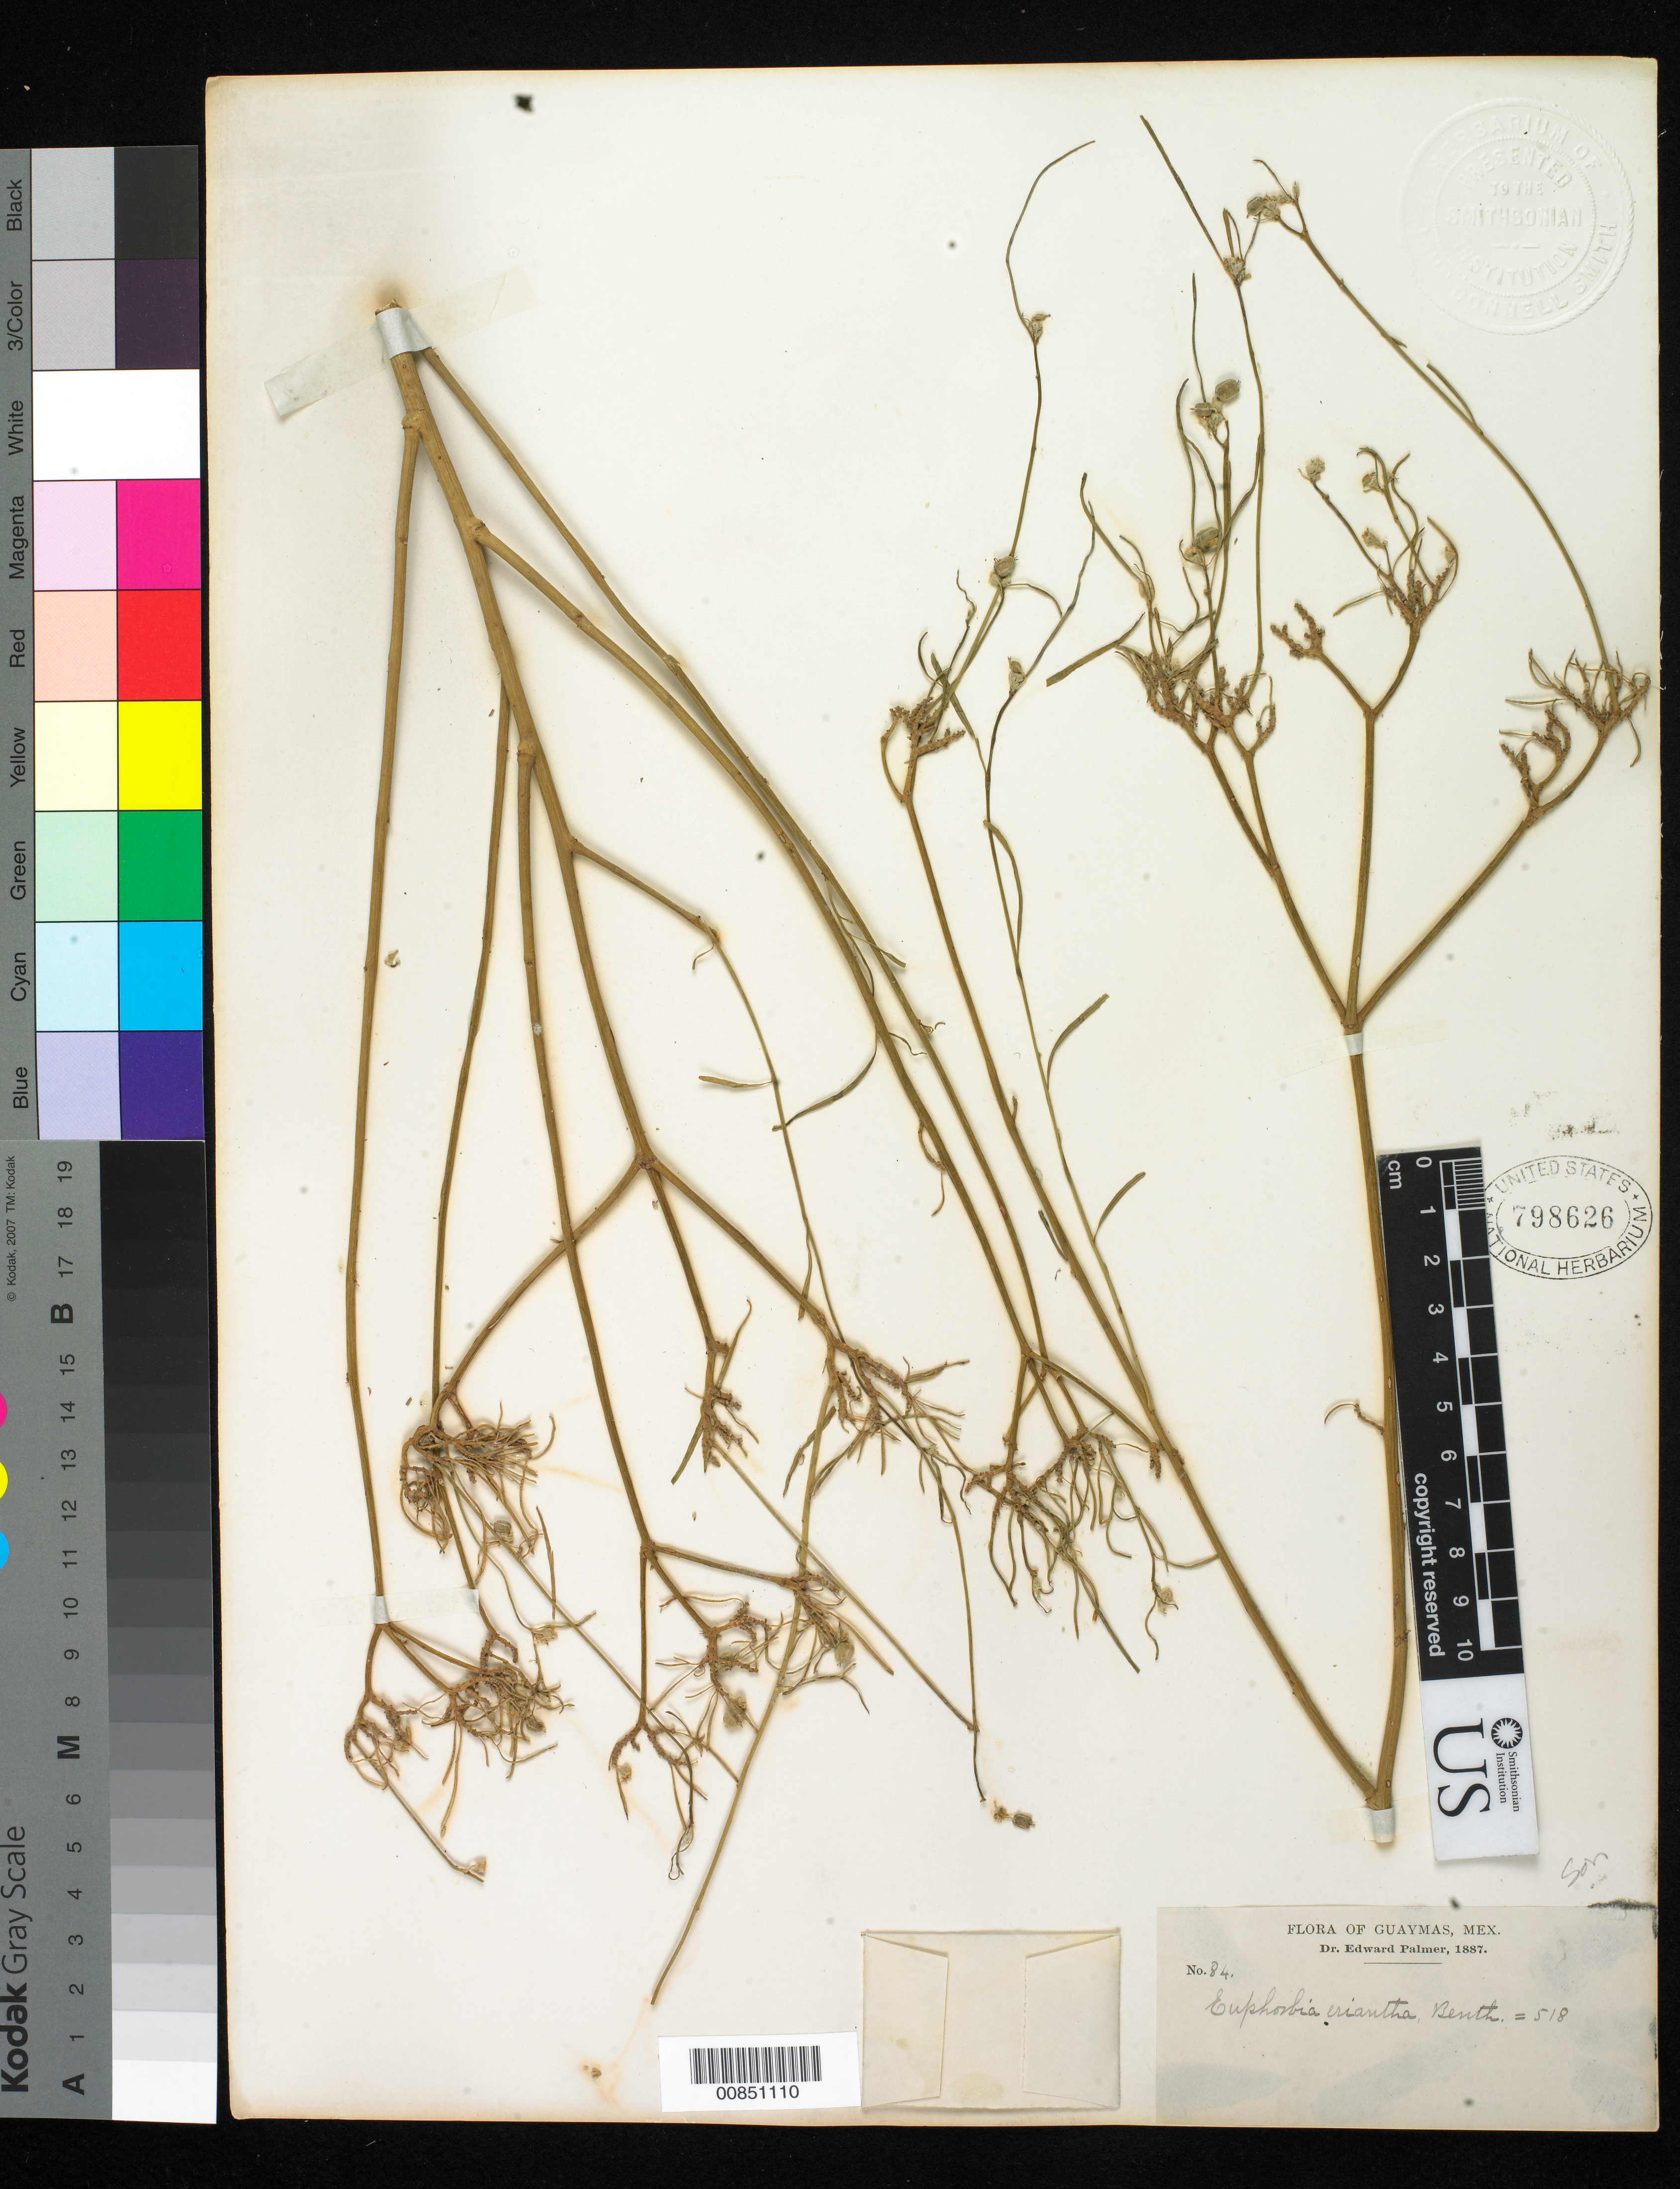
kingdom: Plantae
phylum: Tracheophyta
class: Magnoliopsida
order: Malpighiales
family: Euphorbiaceae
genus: Euphorbia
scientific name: Euphorbia eriantha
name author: Benth.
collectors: E. Palmer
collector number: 84 = 518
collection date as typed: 1887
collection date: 1887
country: Mexico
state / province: Sonora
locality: Guaymas, Sonora.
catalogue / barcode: US 798626